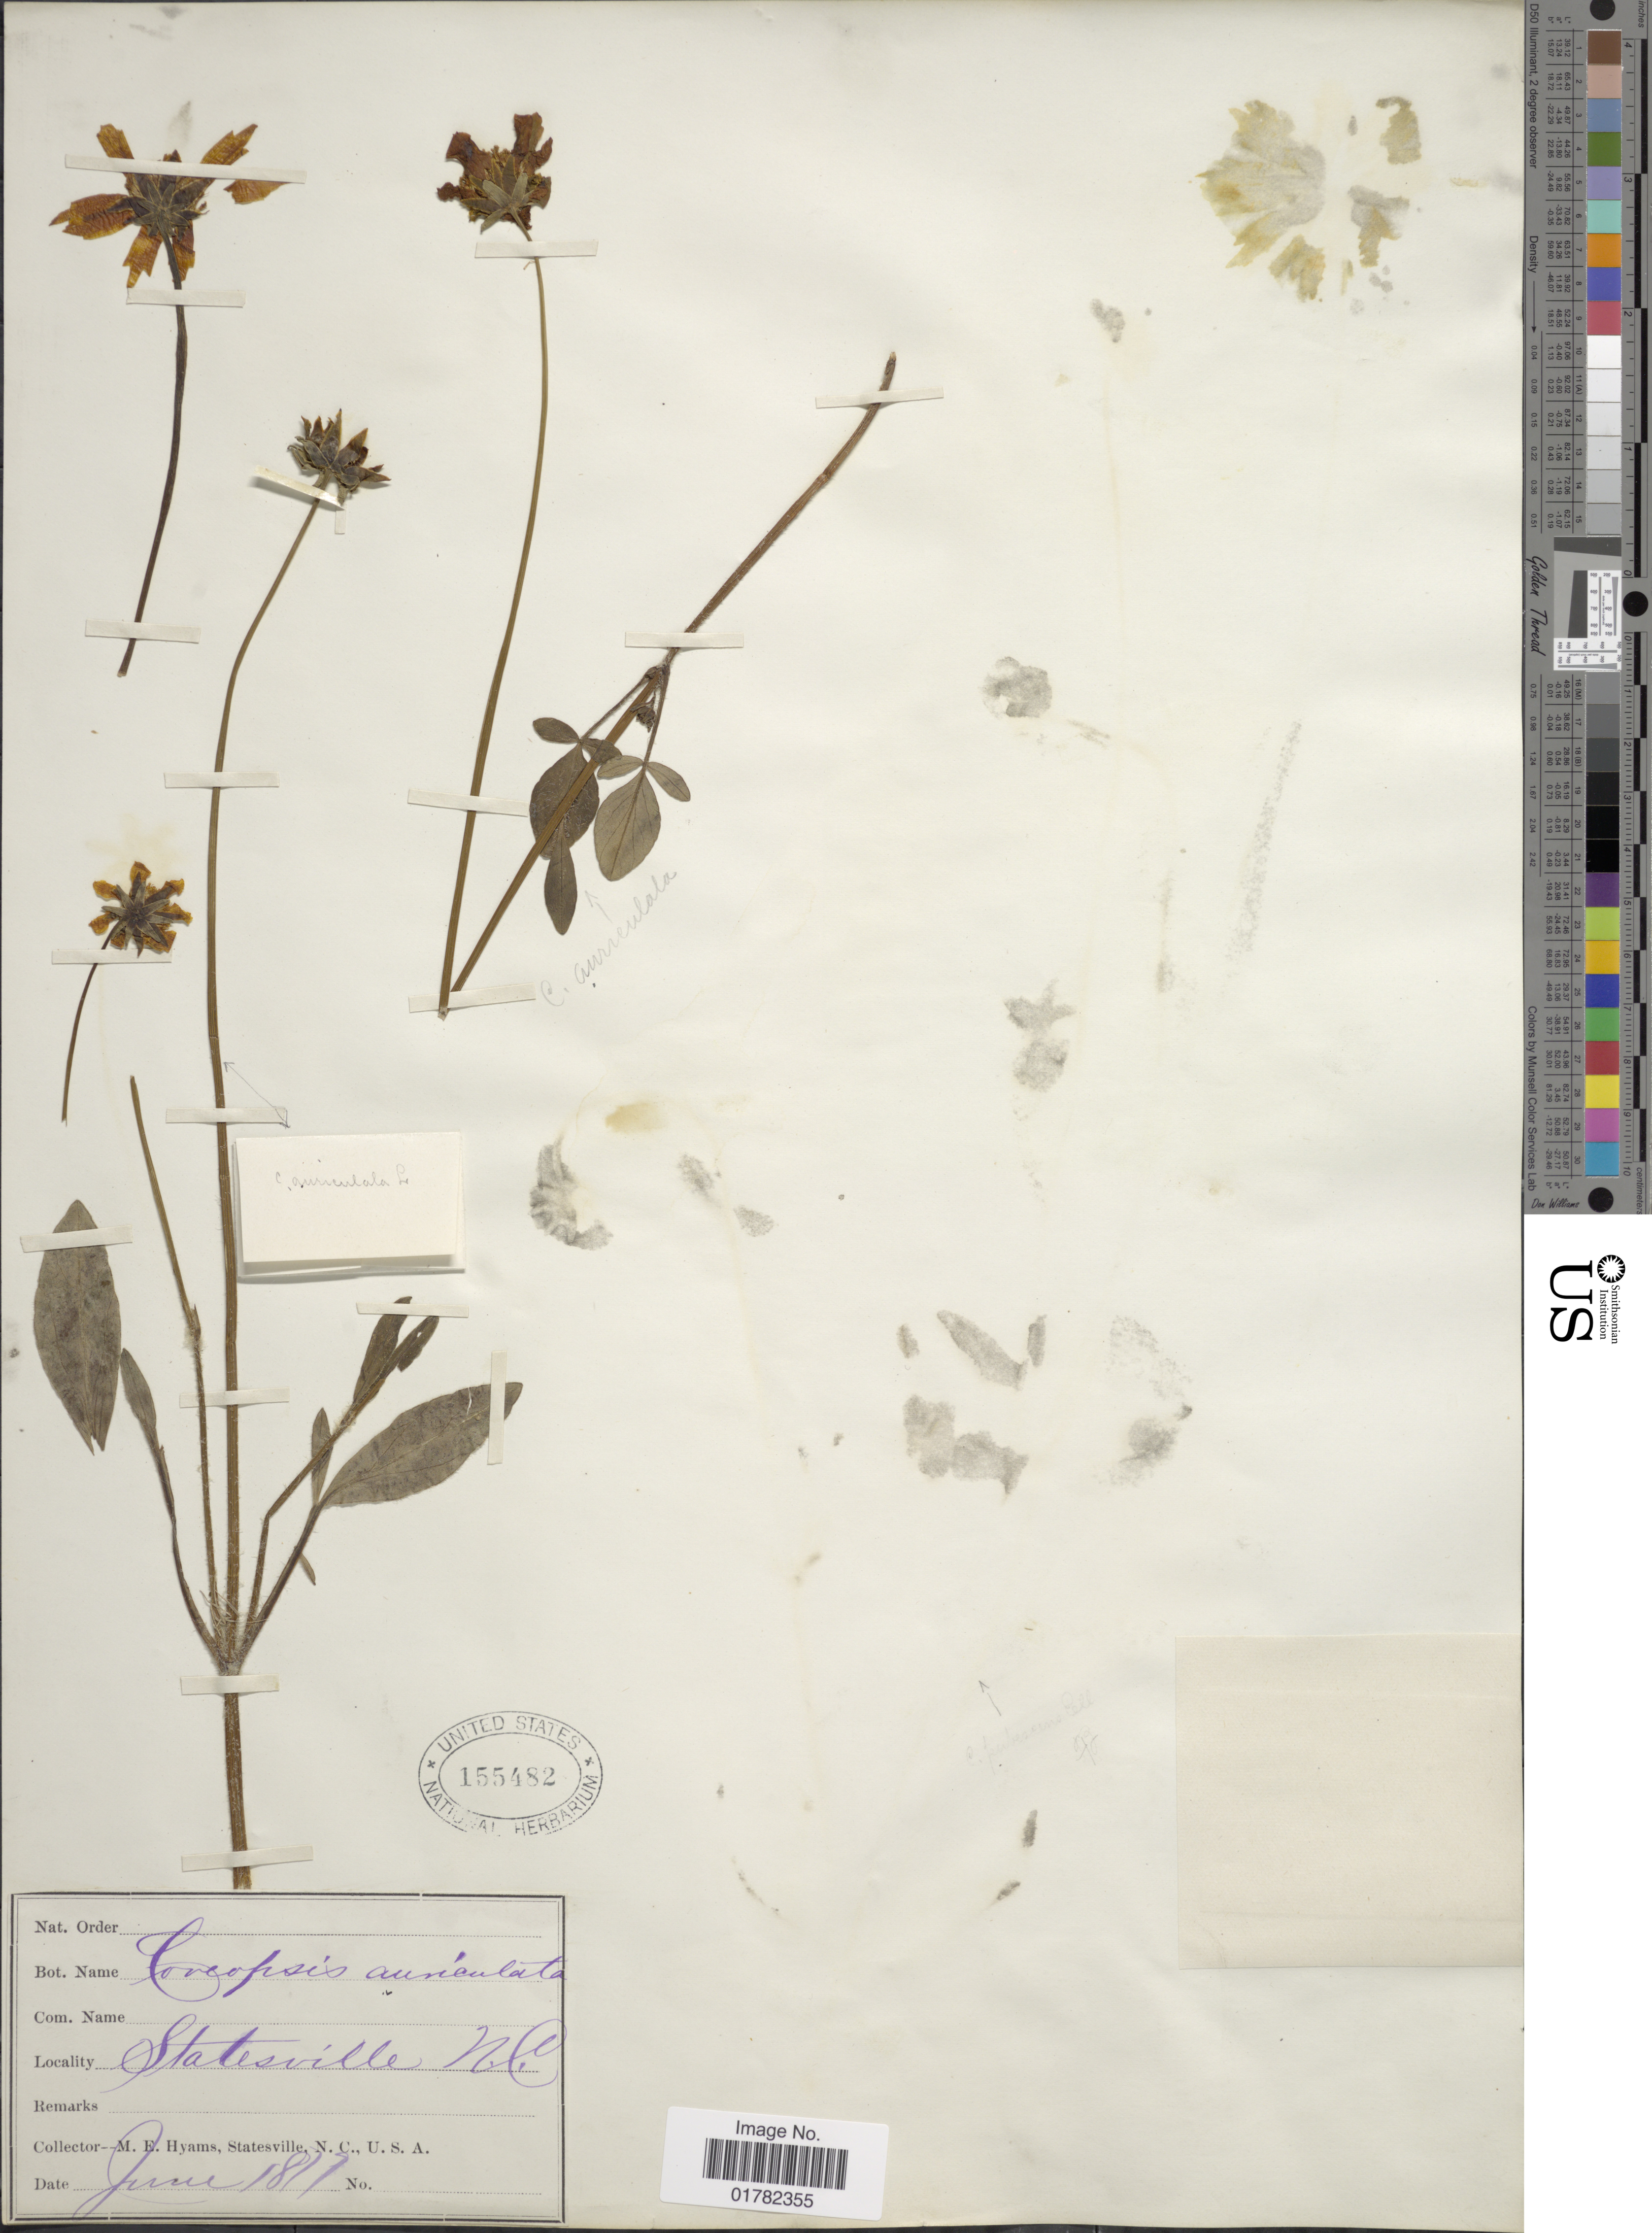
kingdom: Plantae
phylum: Tracheophyta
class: Magnoliopsida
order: Asterales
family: Asteraceae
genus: Coreopsis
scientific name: Coreopsis auriculata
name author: L.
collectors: M. E. Hyams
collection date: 1817-06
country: United States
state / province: North Carolina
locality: Statesville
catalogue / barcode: US 155482